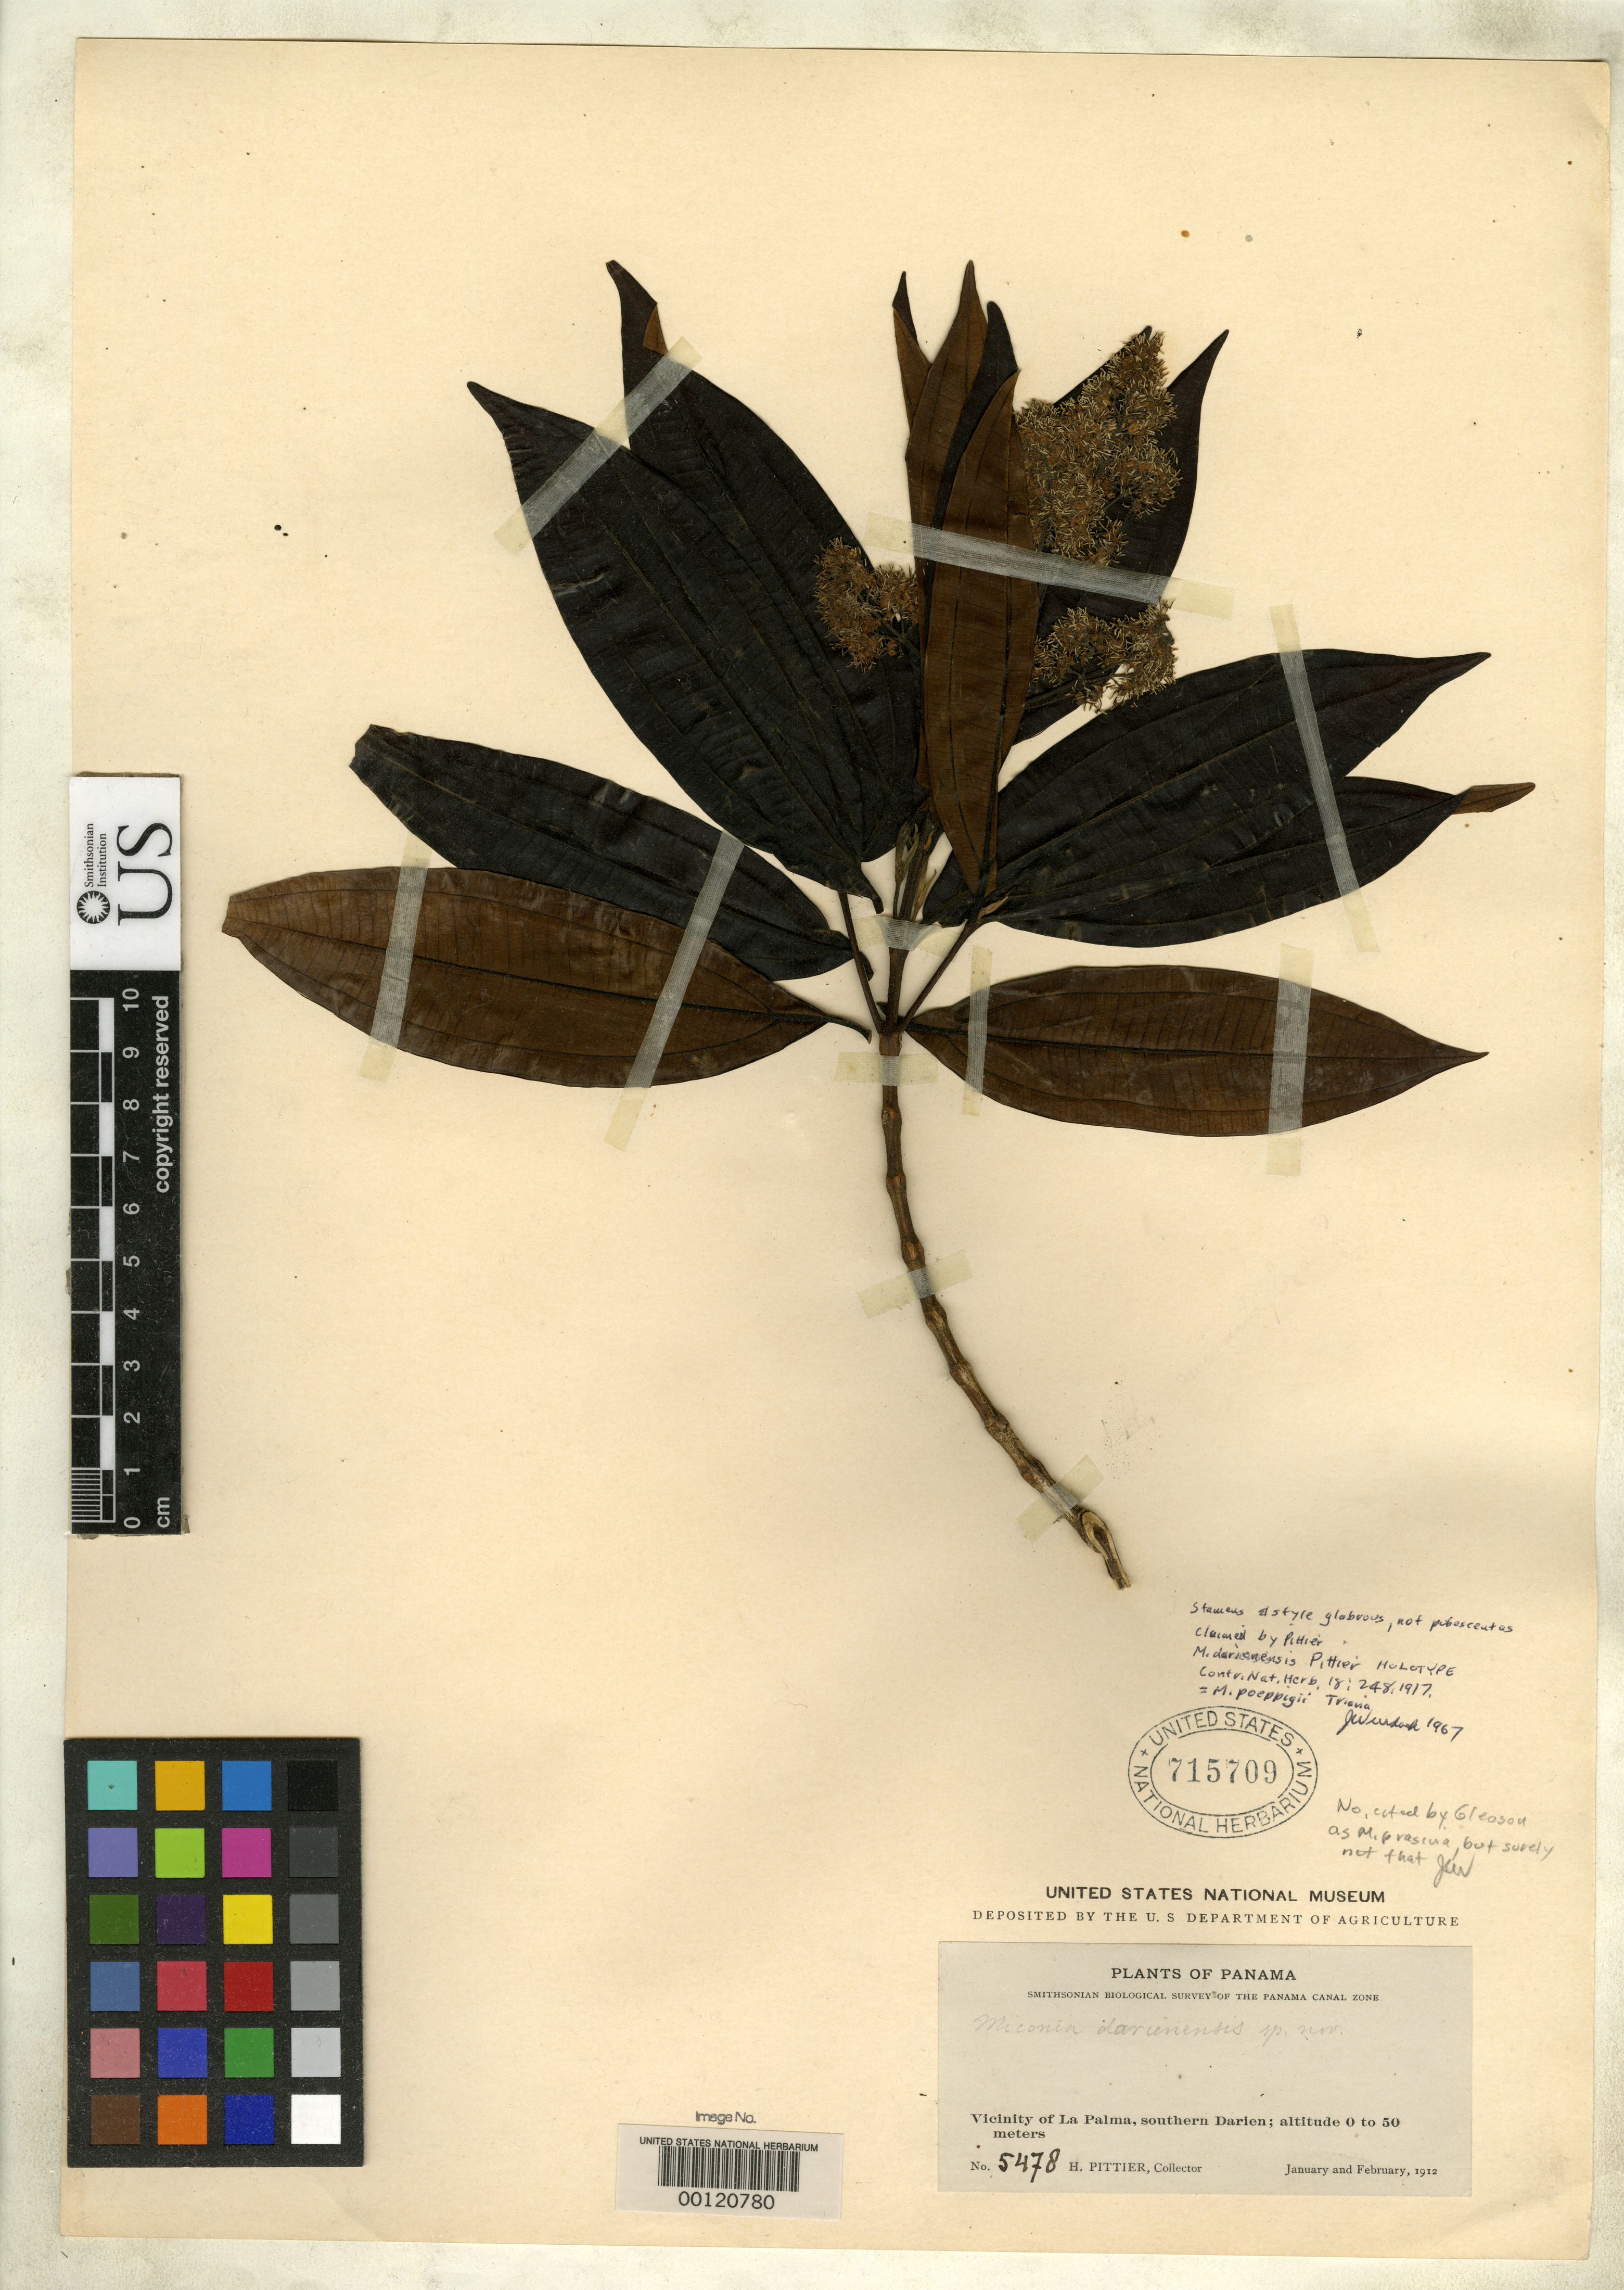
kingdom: Plantae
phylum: Tracheophyta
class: Magnoliopsida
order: Myrtales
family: Melastomataceae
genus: Miconia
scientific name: Miconia darienensis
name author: Pittier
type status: Holotype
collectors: H. F. Pittier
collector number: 5478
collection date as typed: Jan 1912 to -- Feb 1912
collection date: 1912-01/1912-02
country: Panama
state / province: Darién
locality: La Palma.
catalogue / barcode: US 715709